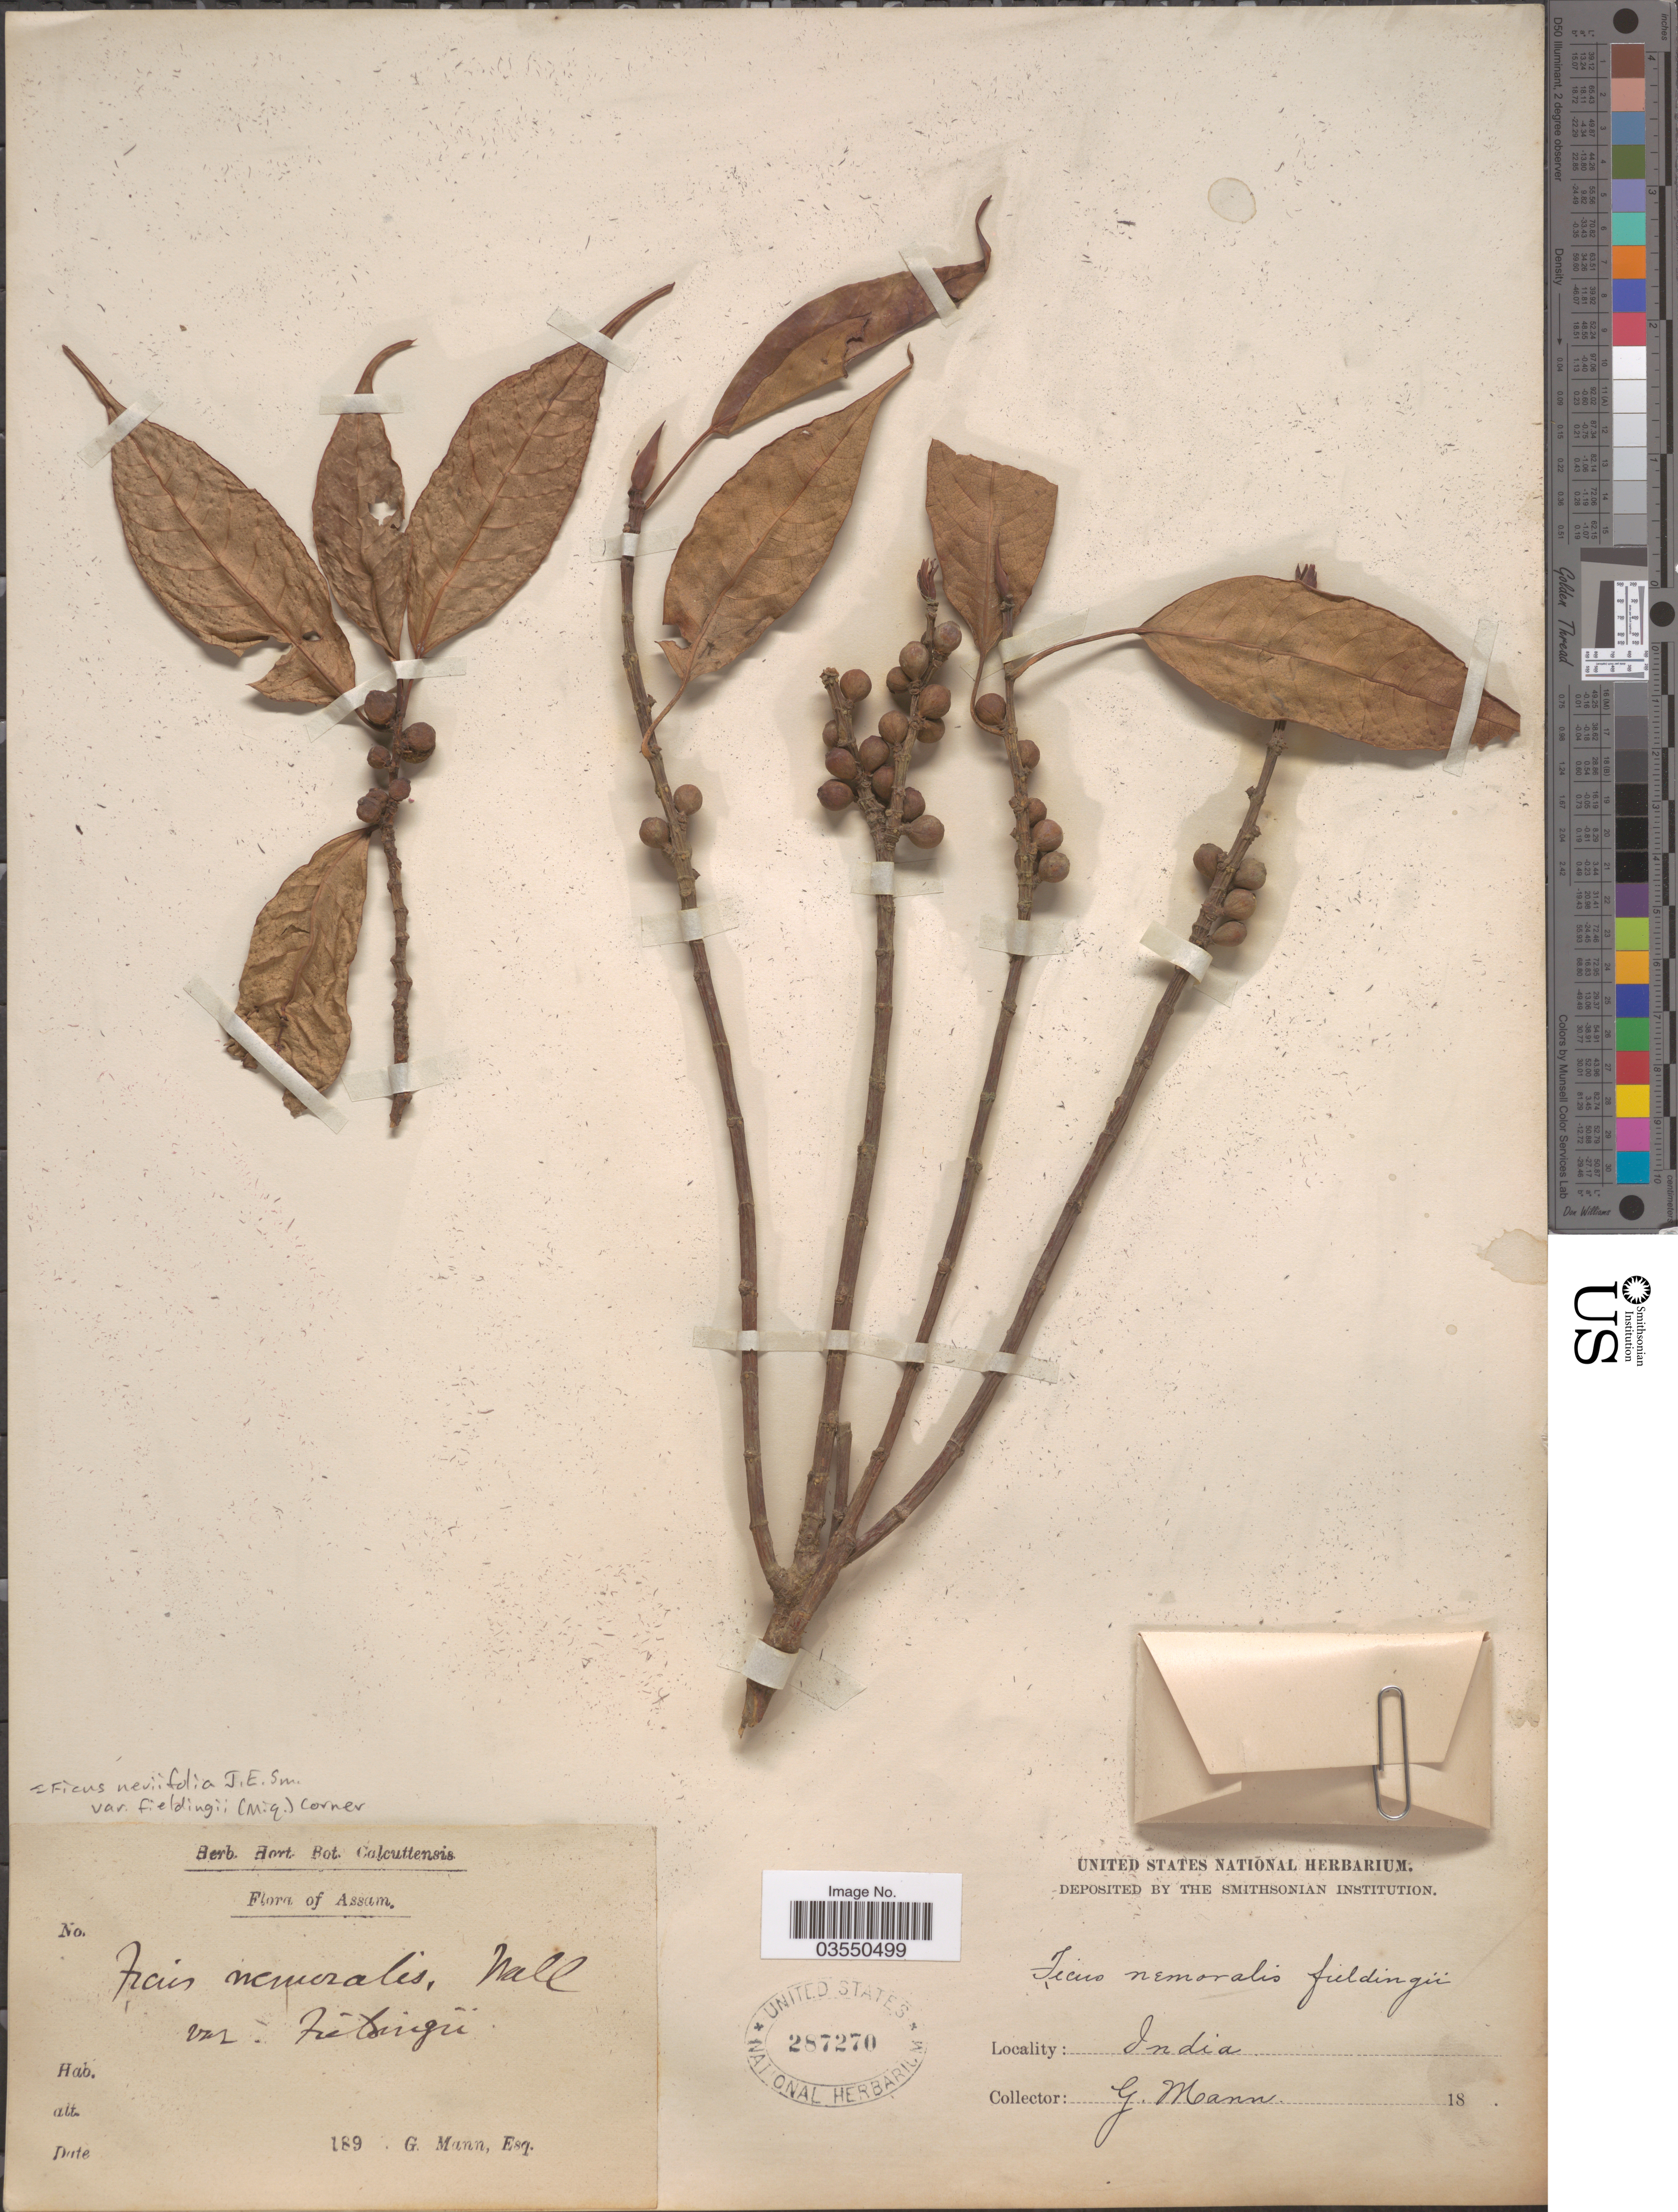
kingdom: Plantae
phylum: Tracheophyta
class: Magnoliopsida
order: Rosales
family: Moraceae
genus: Ficus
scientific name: Ficus neriifolia var. fieldingii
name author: (Miq.) Corner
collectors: G. Mann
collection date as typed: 189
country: India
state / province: Assam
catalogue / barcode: US 287270